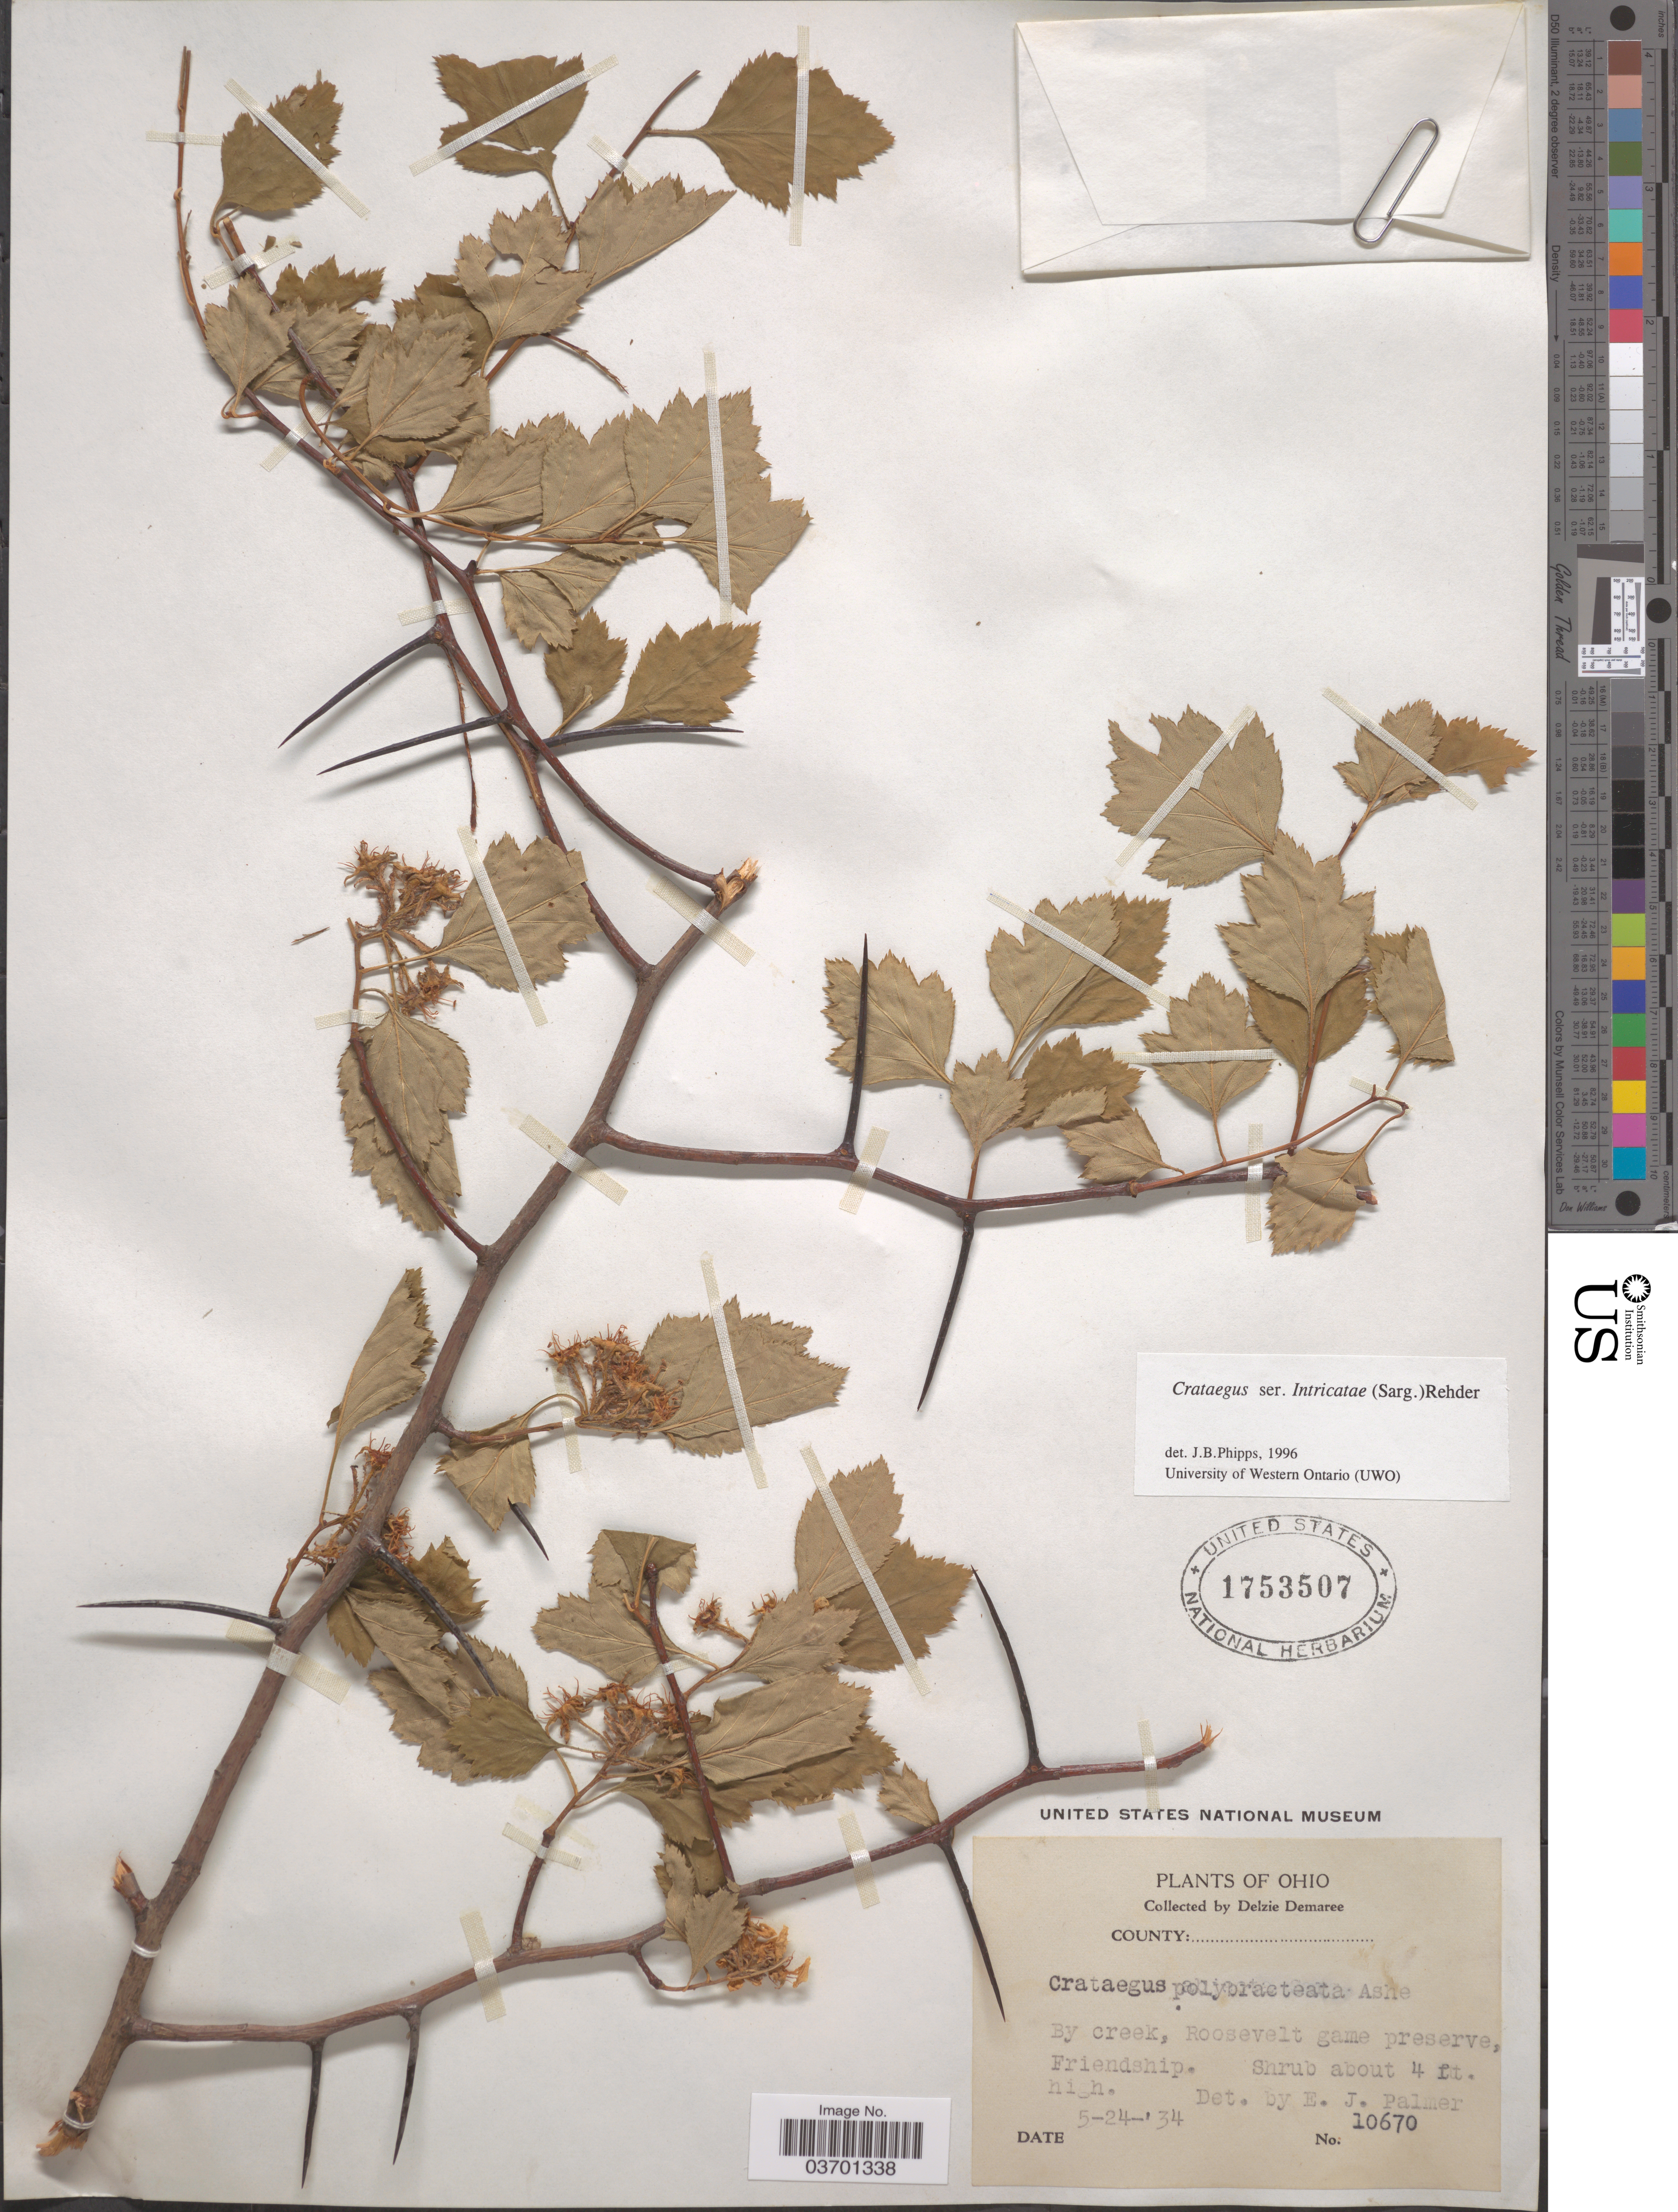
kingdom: Plantae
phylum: Tracheophyta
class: Magnoliopsida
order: Rosales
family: Rosaceae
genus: Crataegus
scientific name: Crataegus polybracteata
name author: Ashe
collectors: D. Demaree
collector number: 10670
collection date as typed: Transcribed d/m/y: 24/5/34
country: United States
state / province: Ohio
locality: By creek, Roosevelt game preserve, Friendship.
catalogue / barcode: US 1753507